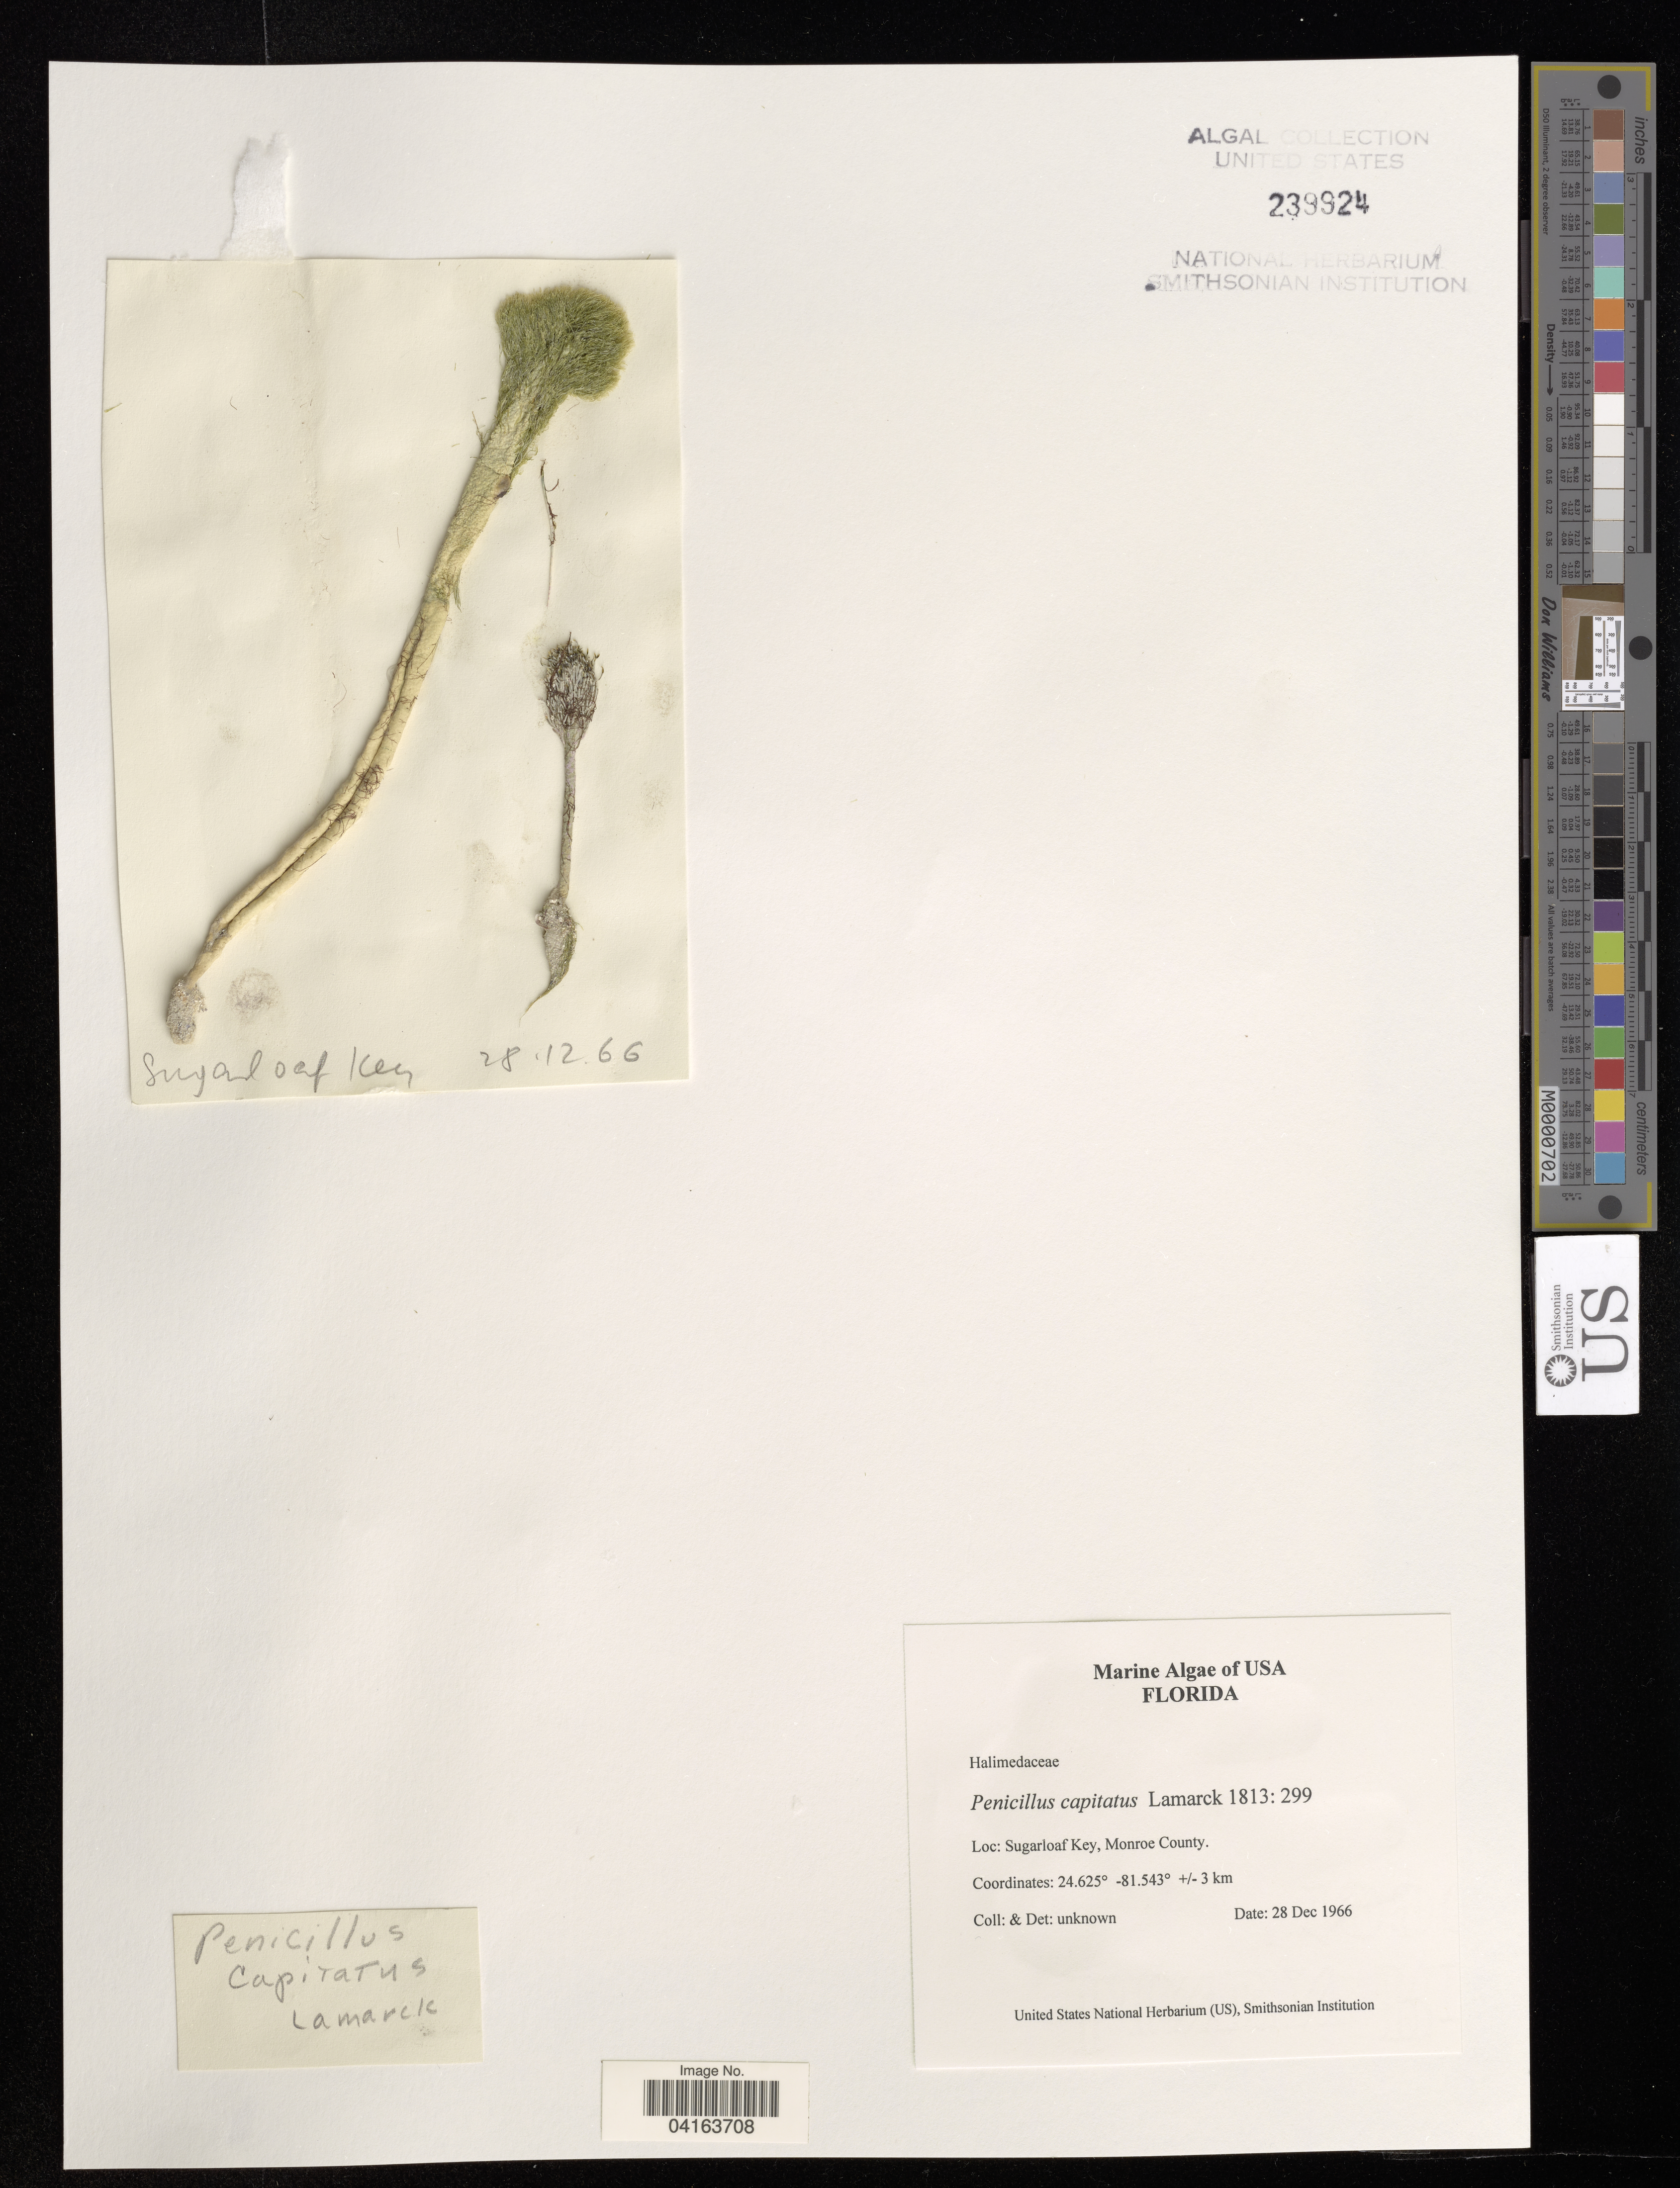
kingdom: Plantae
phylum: Chlorophyta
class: Ulvophyceae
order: Bryopsidales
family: Udoteaceae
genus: Penicillus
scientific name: Penicillus capitatus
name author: Lam.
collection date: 1966-12-28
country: United States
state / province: Florida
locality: Sugarloaf Key, Monroe County.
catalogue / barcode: US 239924